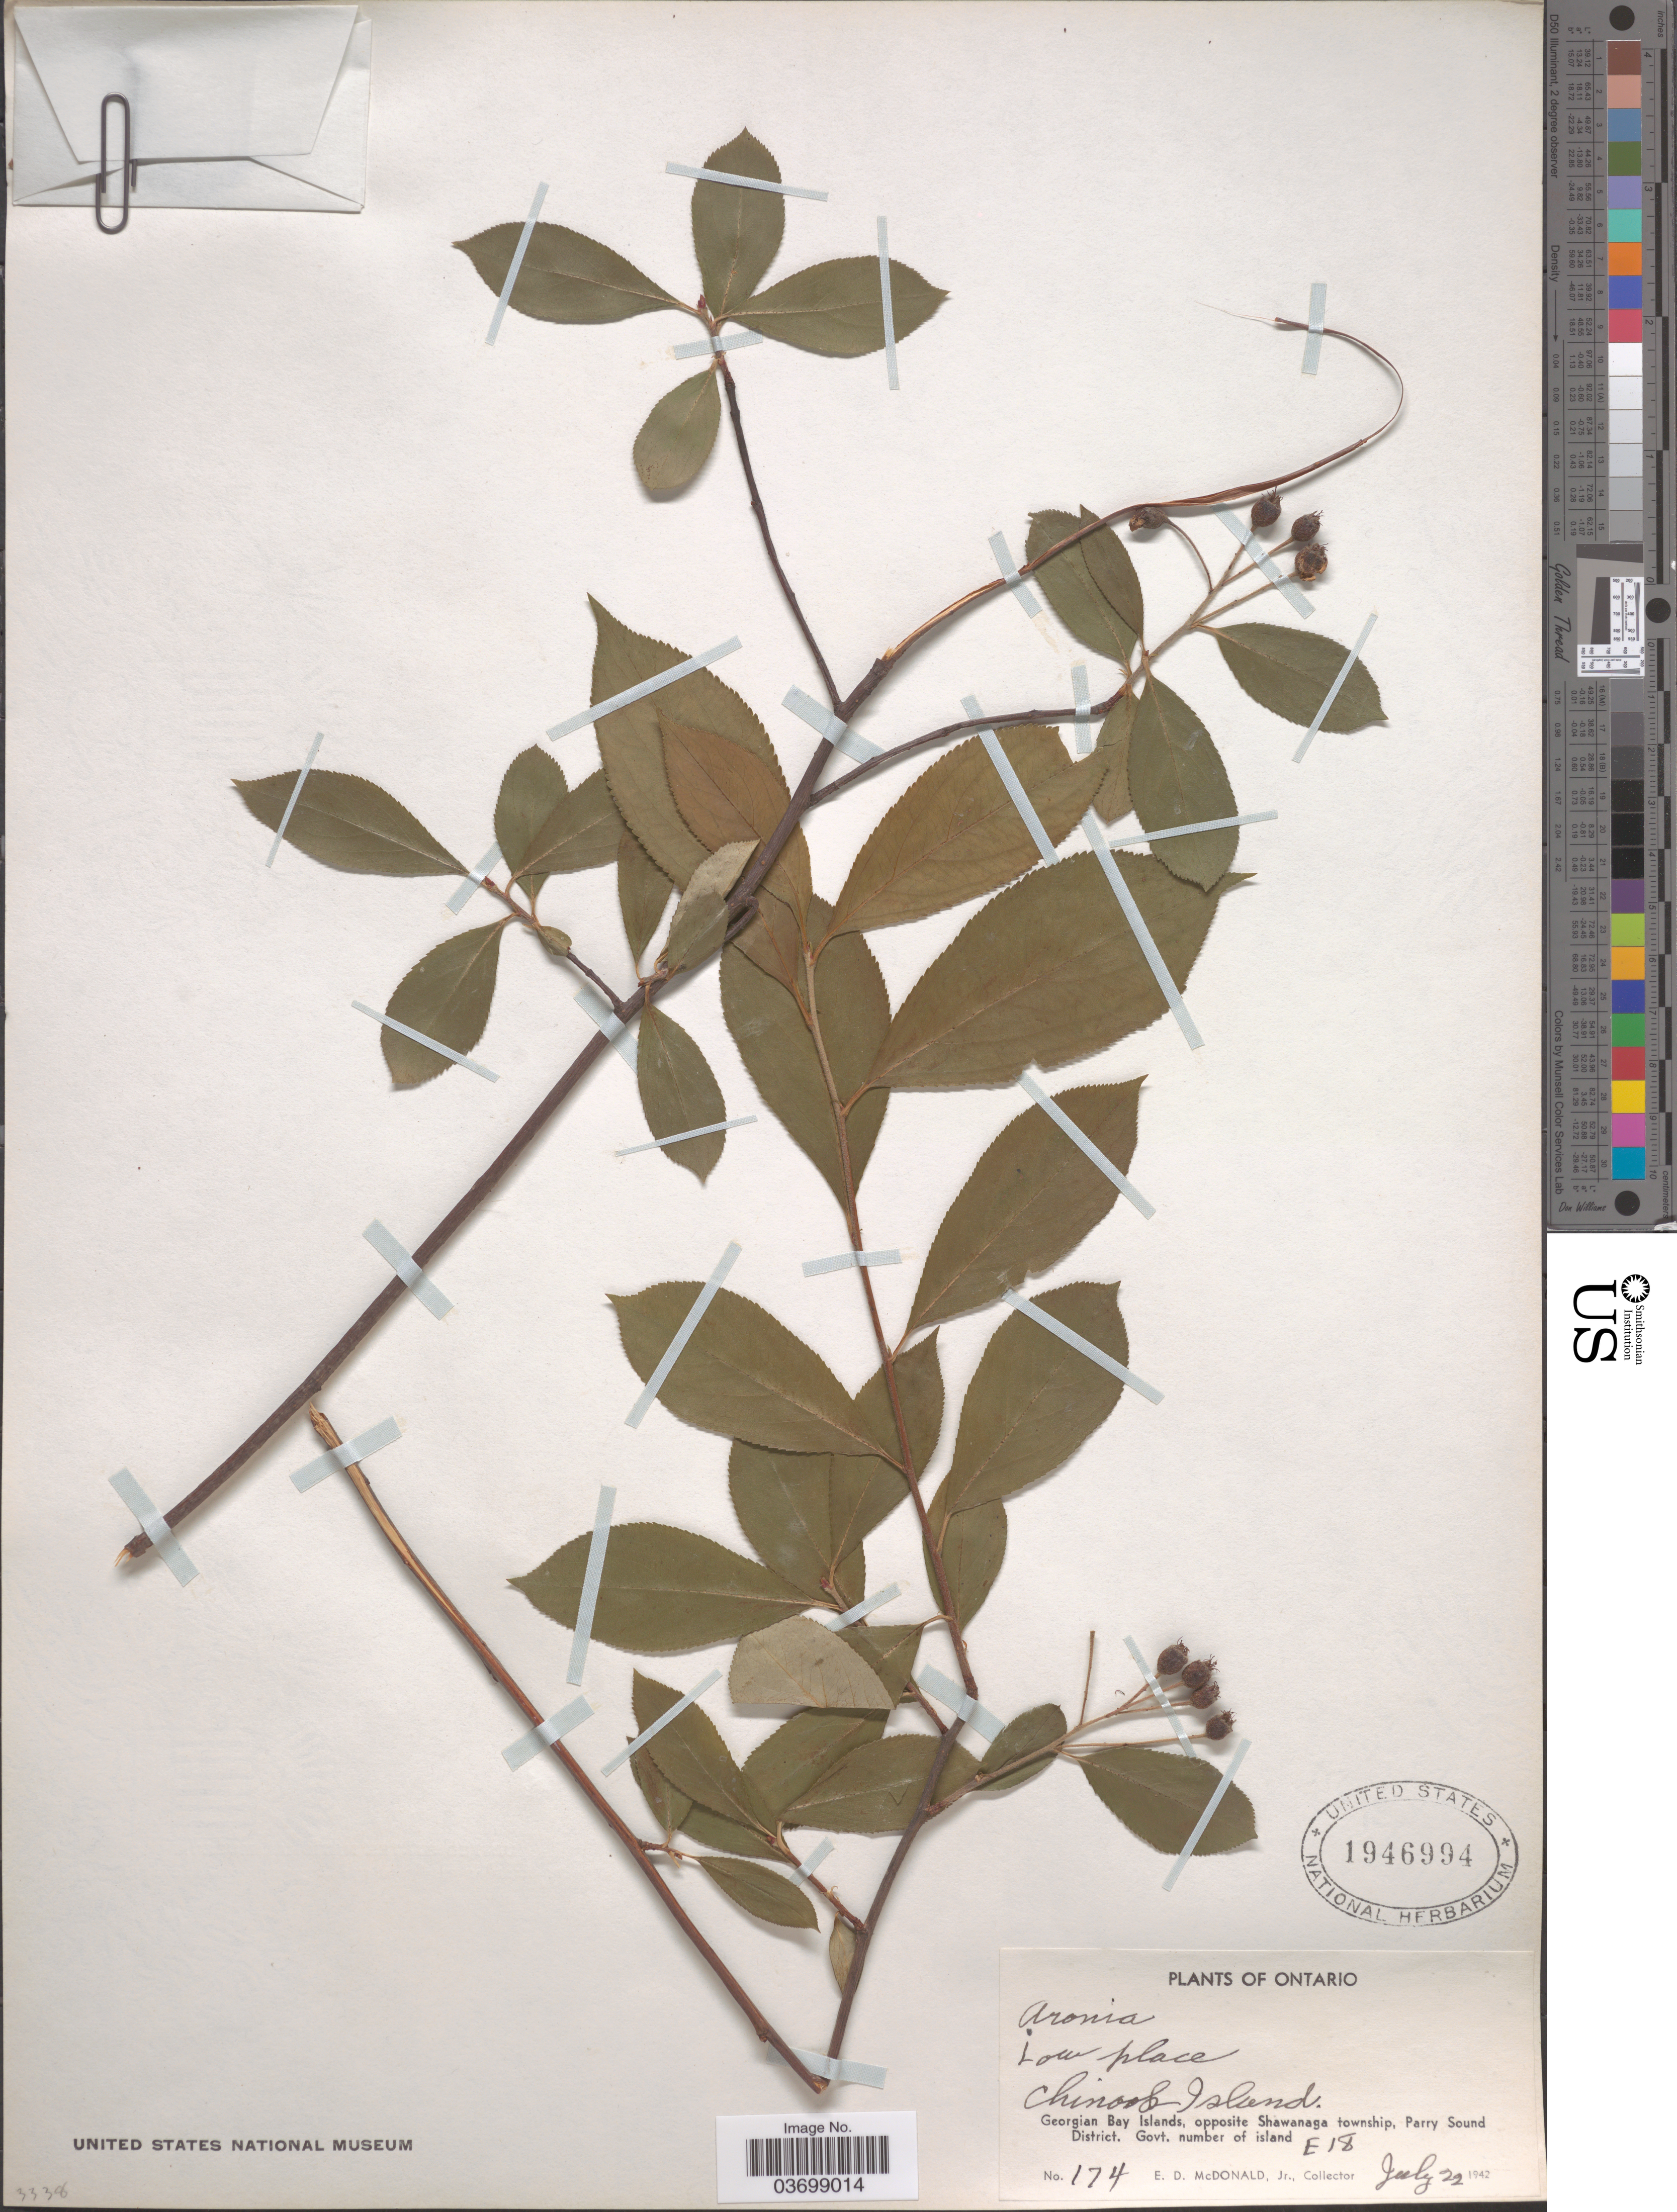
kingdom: Plantae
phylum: Tracheophyta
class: Magnoliopsida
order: Rosales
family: Rosaceae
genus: Aronia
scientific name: Aronia sp.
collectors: E. D. McDonald Jr.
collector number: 174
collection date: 1942-07-22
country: Canada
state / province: Ontario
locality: Chinook Island. Georgian Bay Islands, opposite Shawanaga township, Parry Sound District. Govt. number of island E18 [unsure placement].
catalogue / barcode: US 1946994